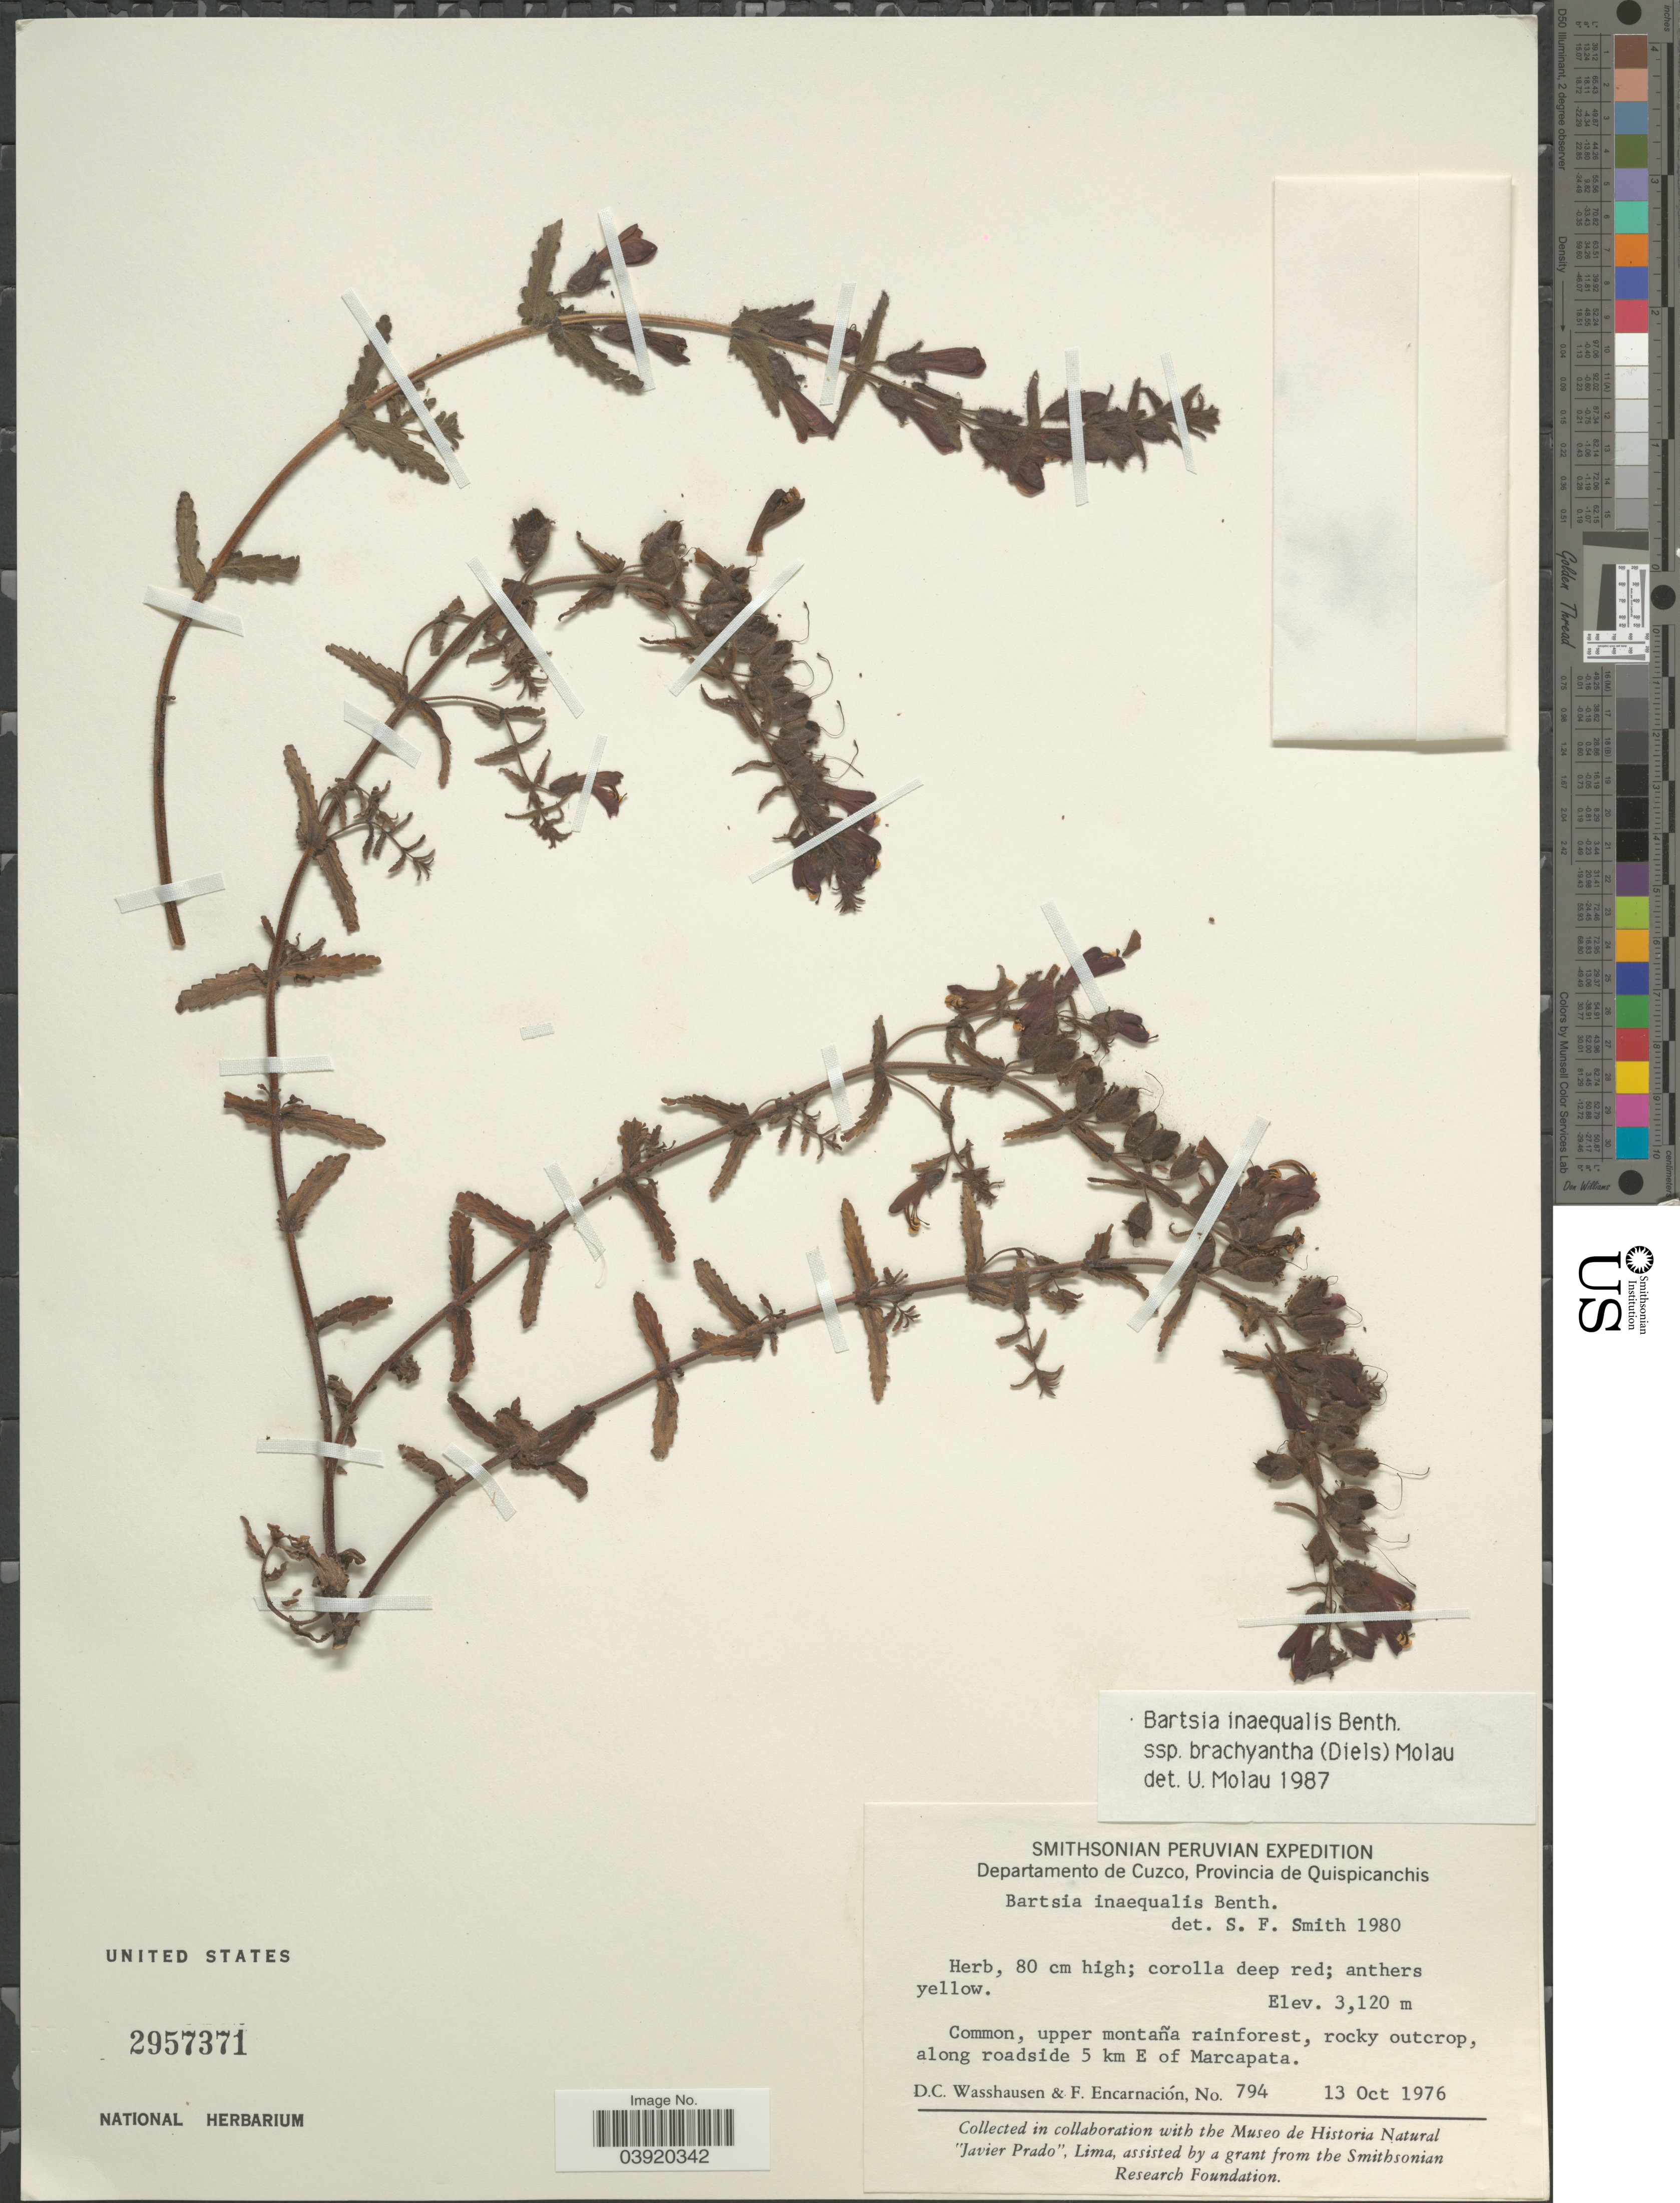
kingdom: Plantae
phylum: Tracheophyta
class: Magnoliopsida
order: Lamiales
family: Orobanchaceae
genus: Bartsia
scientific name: Bartsia inaequalis subsp. brachyantha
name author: (Diels) Molau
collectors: D. C. Wasshausen & F. Encarnación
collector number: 794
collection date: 1976-10-13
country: Peru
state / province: Cusco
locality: Departamento de Cuzco, Provincia de Quispicanchis. Upper moñtana rainforest, along roadside 5 km E of Marcapata.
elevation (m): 3120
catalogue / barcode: US 2957371